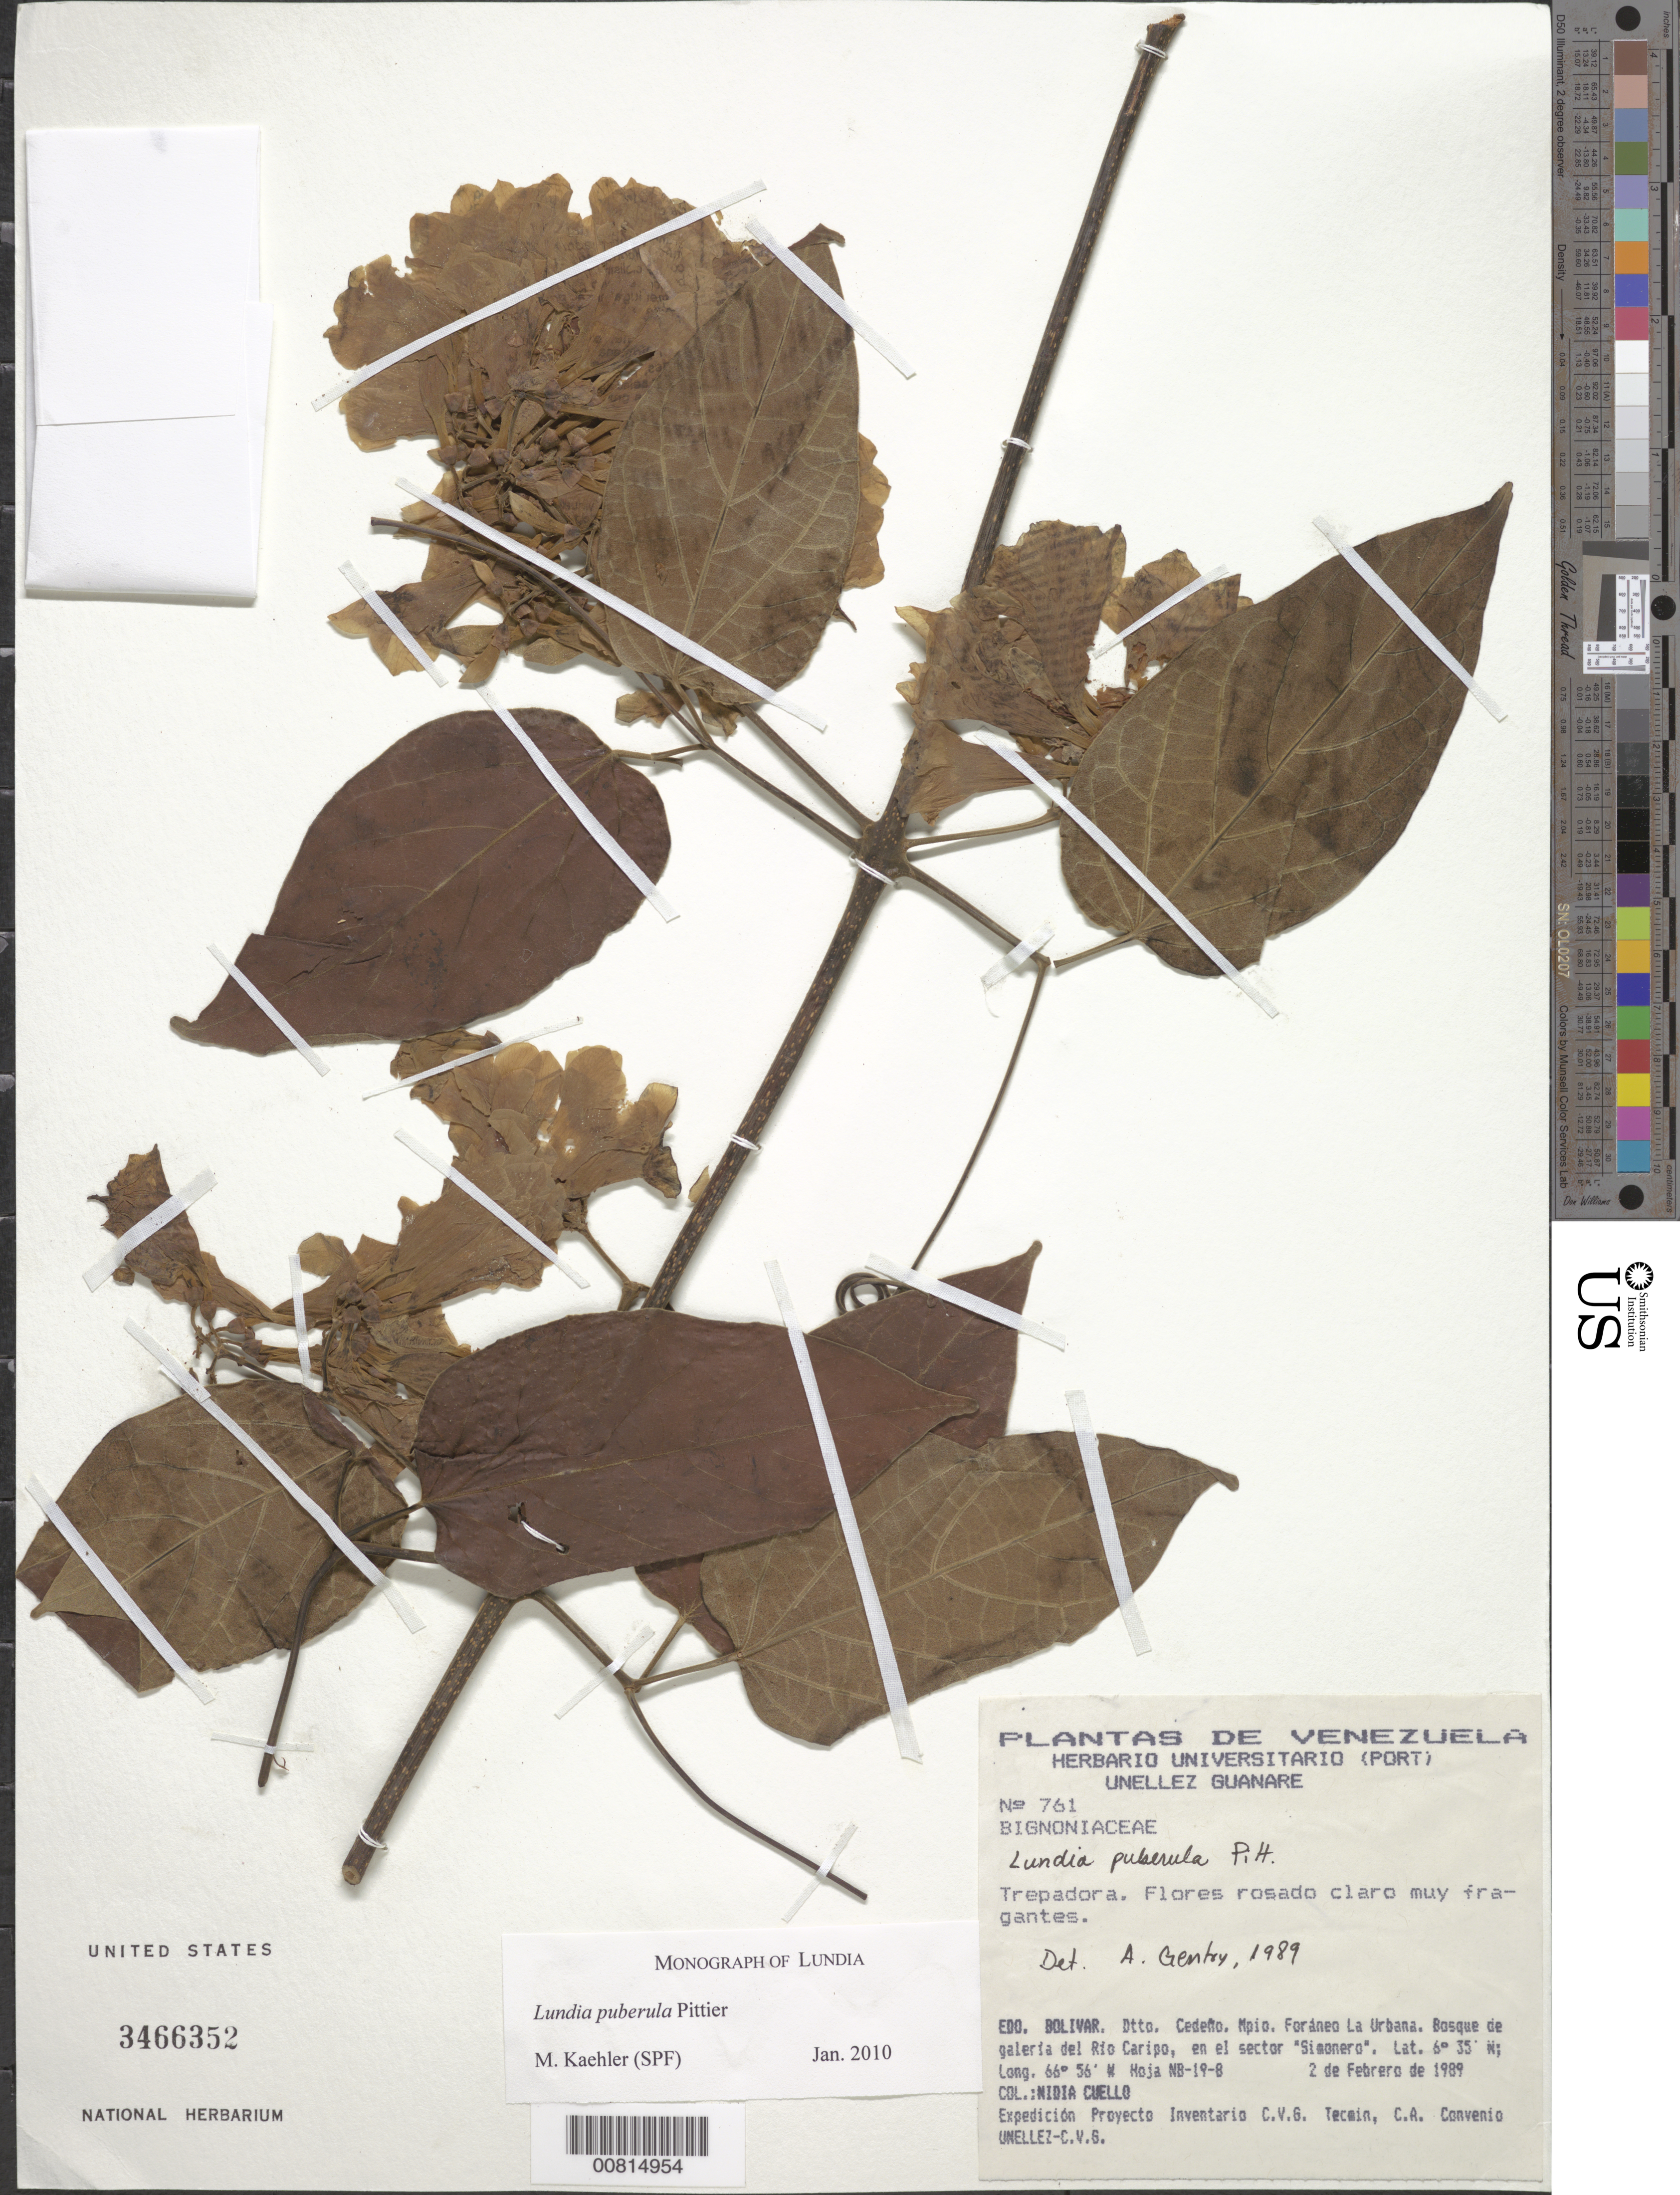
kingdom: Plantae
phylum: Tracheophyta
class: Magnoliopsida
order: Lamiales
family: Bignoniaceae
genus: Lundia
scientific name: Lundia puberula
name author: Pittier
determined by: Gentry, A. H.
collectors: N. L. Cuello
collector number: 761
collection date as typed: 2-Feb-89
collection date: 1989-02-02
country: Venezuela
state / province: Bolívar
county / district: Cedeño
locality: Mun. Foráneo La Urbana, Río Caripo, sector "Simonero"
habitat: Gallery forest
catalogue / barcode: US 3466352